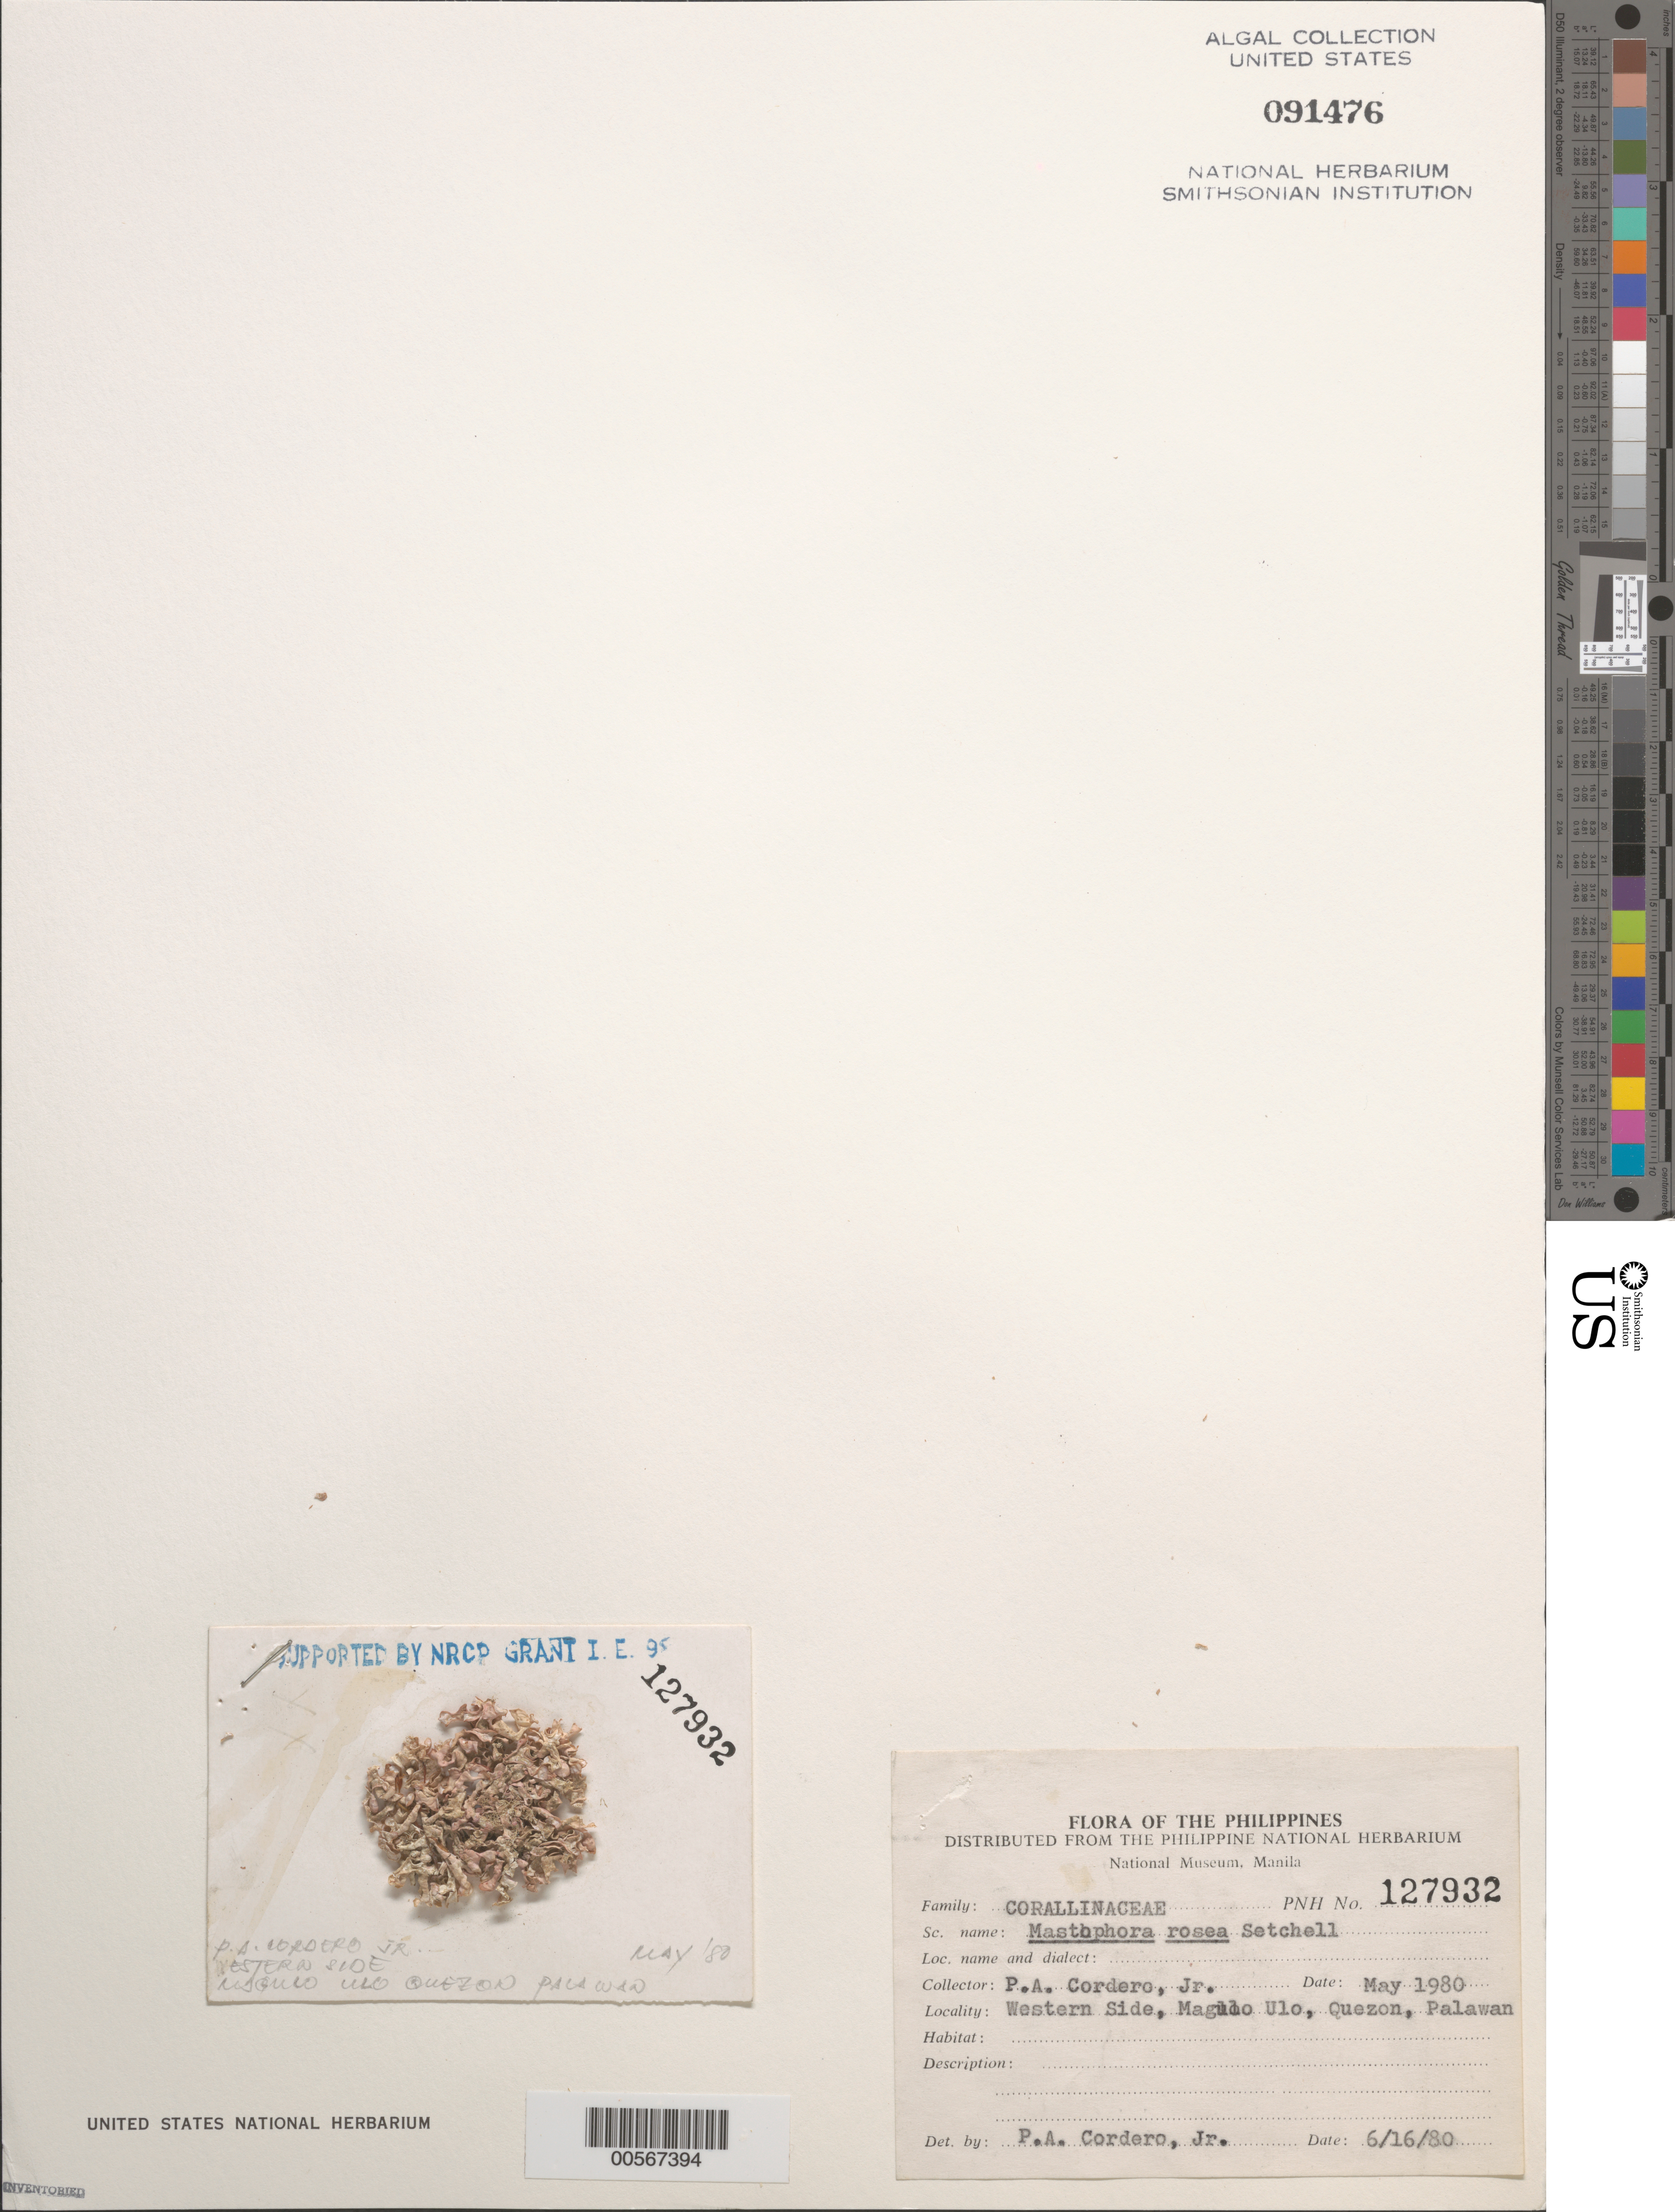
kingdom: Plantae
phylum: Rhodophyta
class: Florideophyceae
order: Corallinales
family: Mastophoraceae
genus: Mastophora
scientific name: Mastophora rosea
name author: (C. Agardh) Setch.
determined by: Cordero, P. A., Jr.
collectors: P. A. Cordero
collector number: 127932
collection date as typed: May 1980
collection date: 1980-05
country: Philippines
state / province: Mimaropa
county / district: Palawan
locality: Magulo ulo, quezon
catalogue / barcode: US 91476